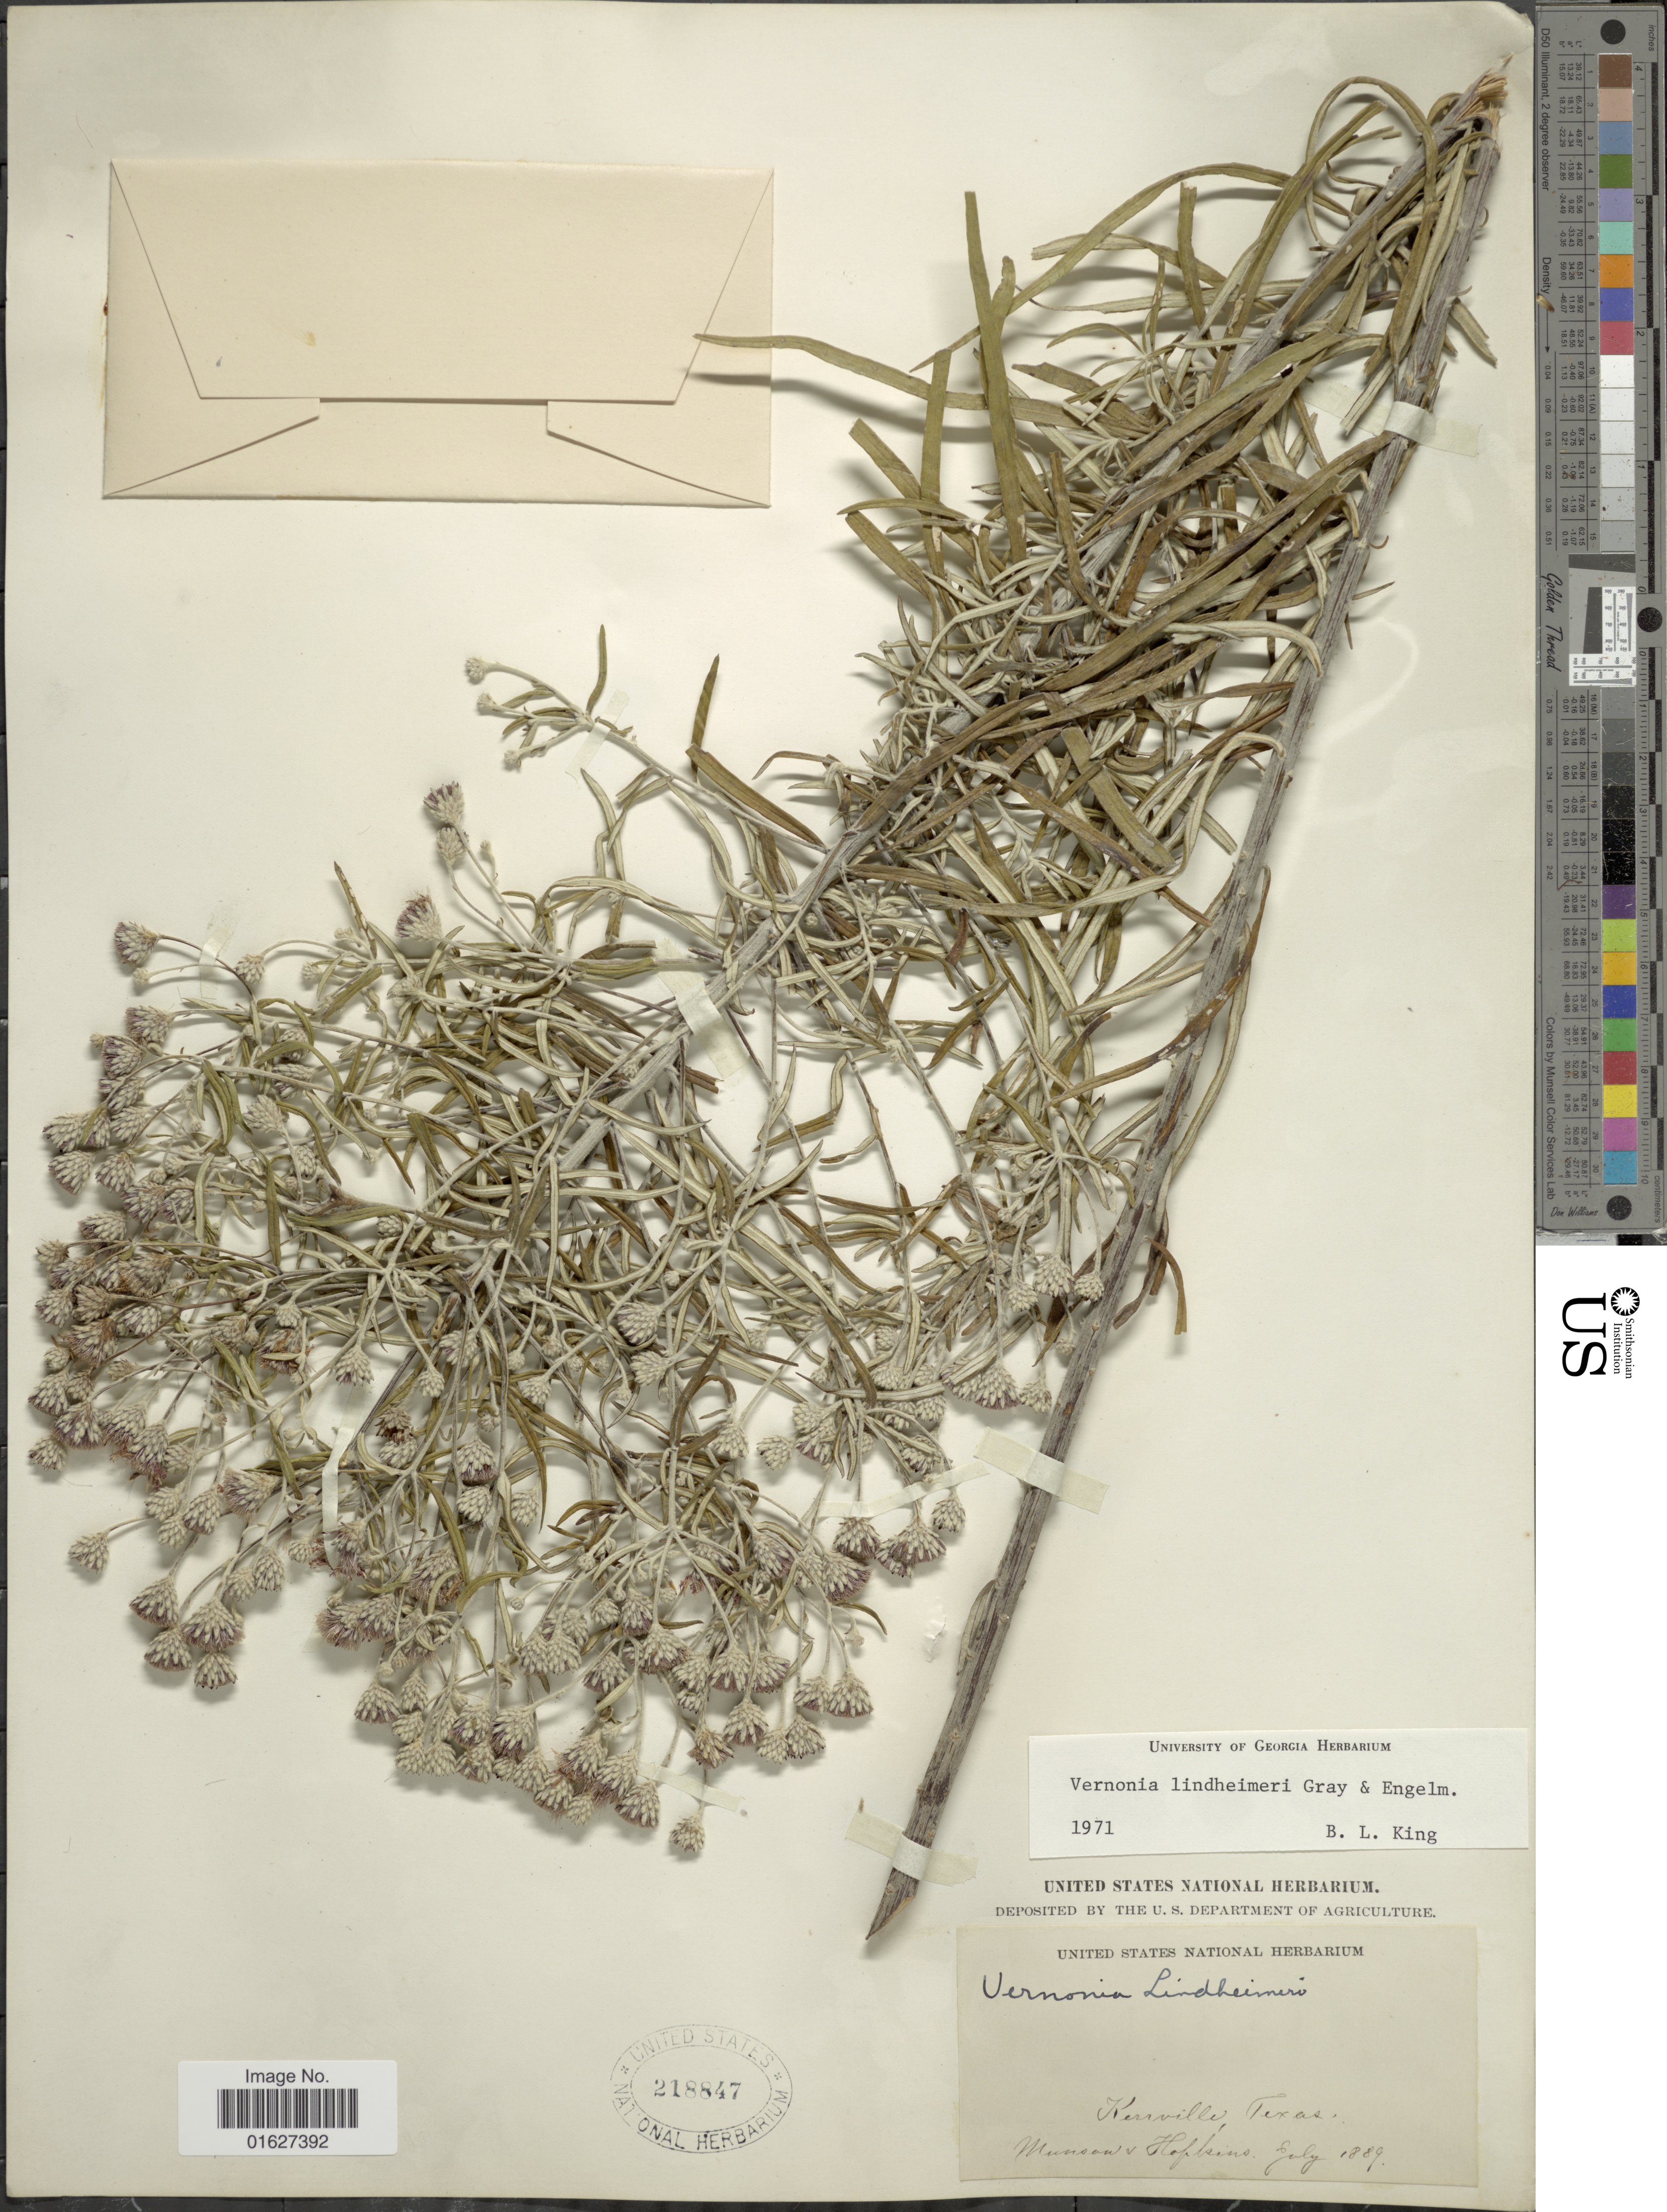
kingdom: Plantae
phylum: Tracheophyta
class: Magnoliopsida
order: Asterales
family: Asteraceae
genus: Vernonia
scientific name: Vernonia lindheimeri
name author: A. Gray & Engelm. in A. Gray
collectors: M. Hopkins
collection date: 1889-07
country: United States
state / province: Texas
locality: Kerrville, Texas.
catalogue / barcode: US 218847